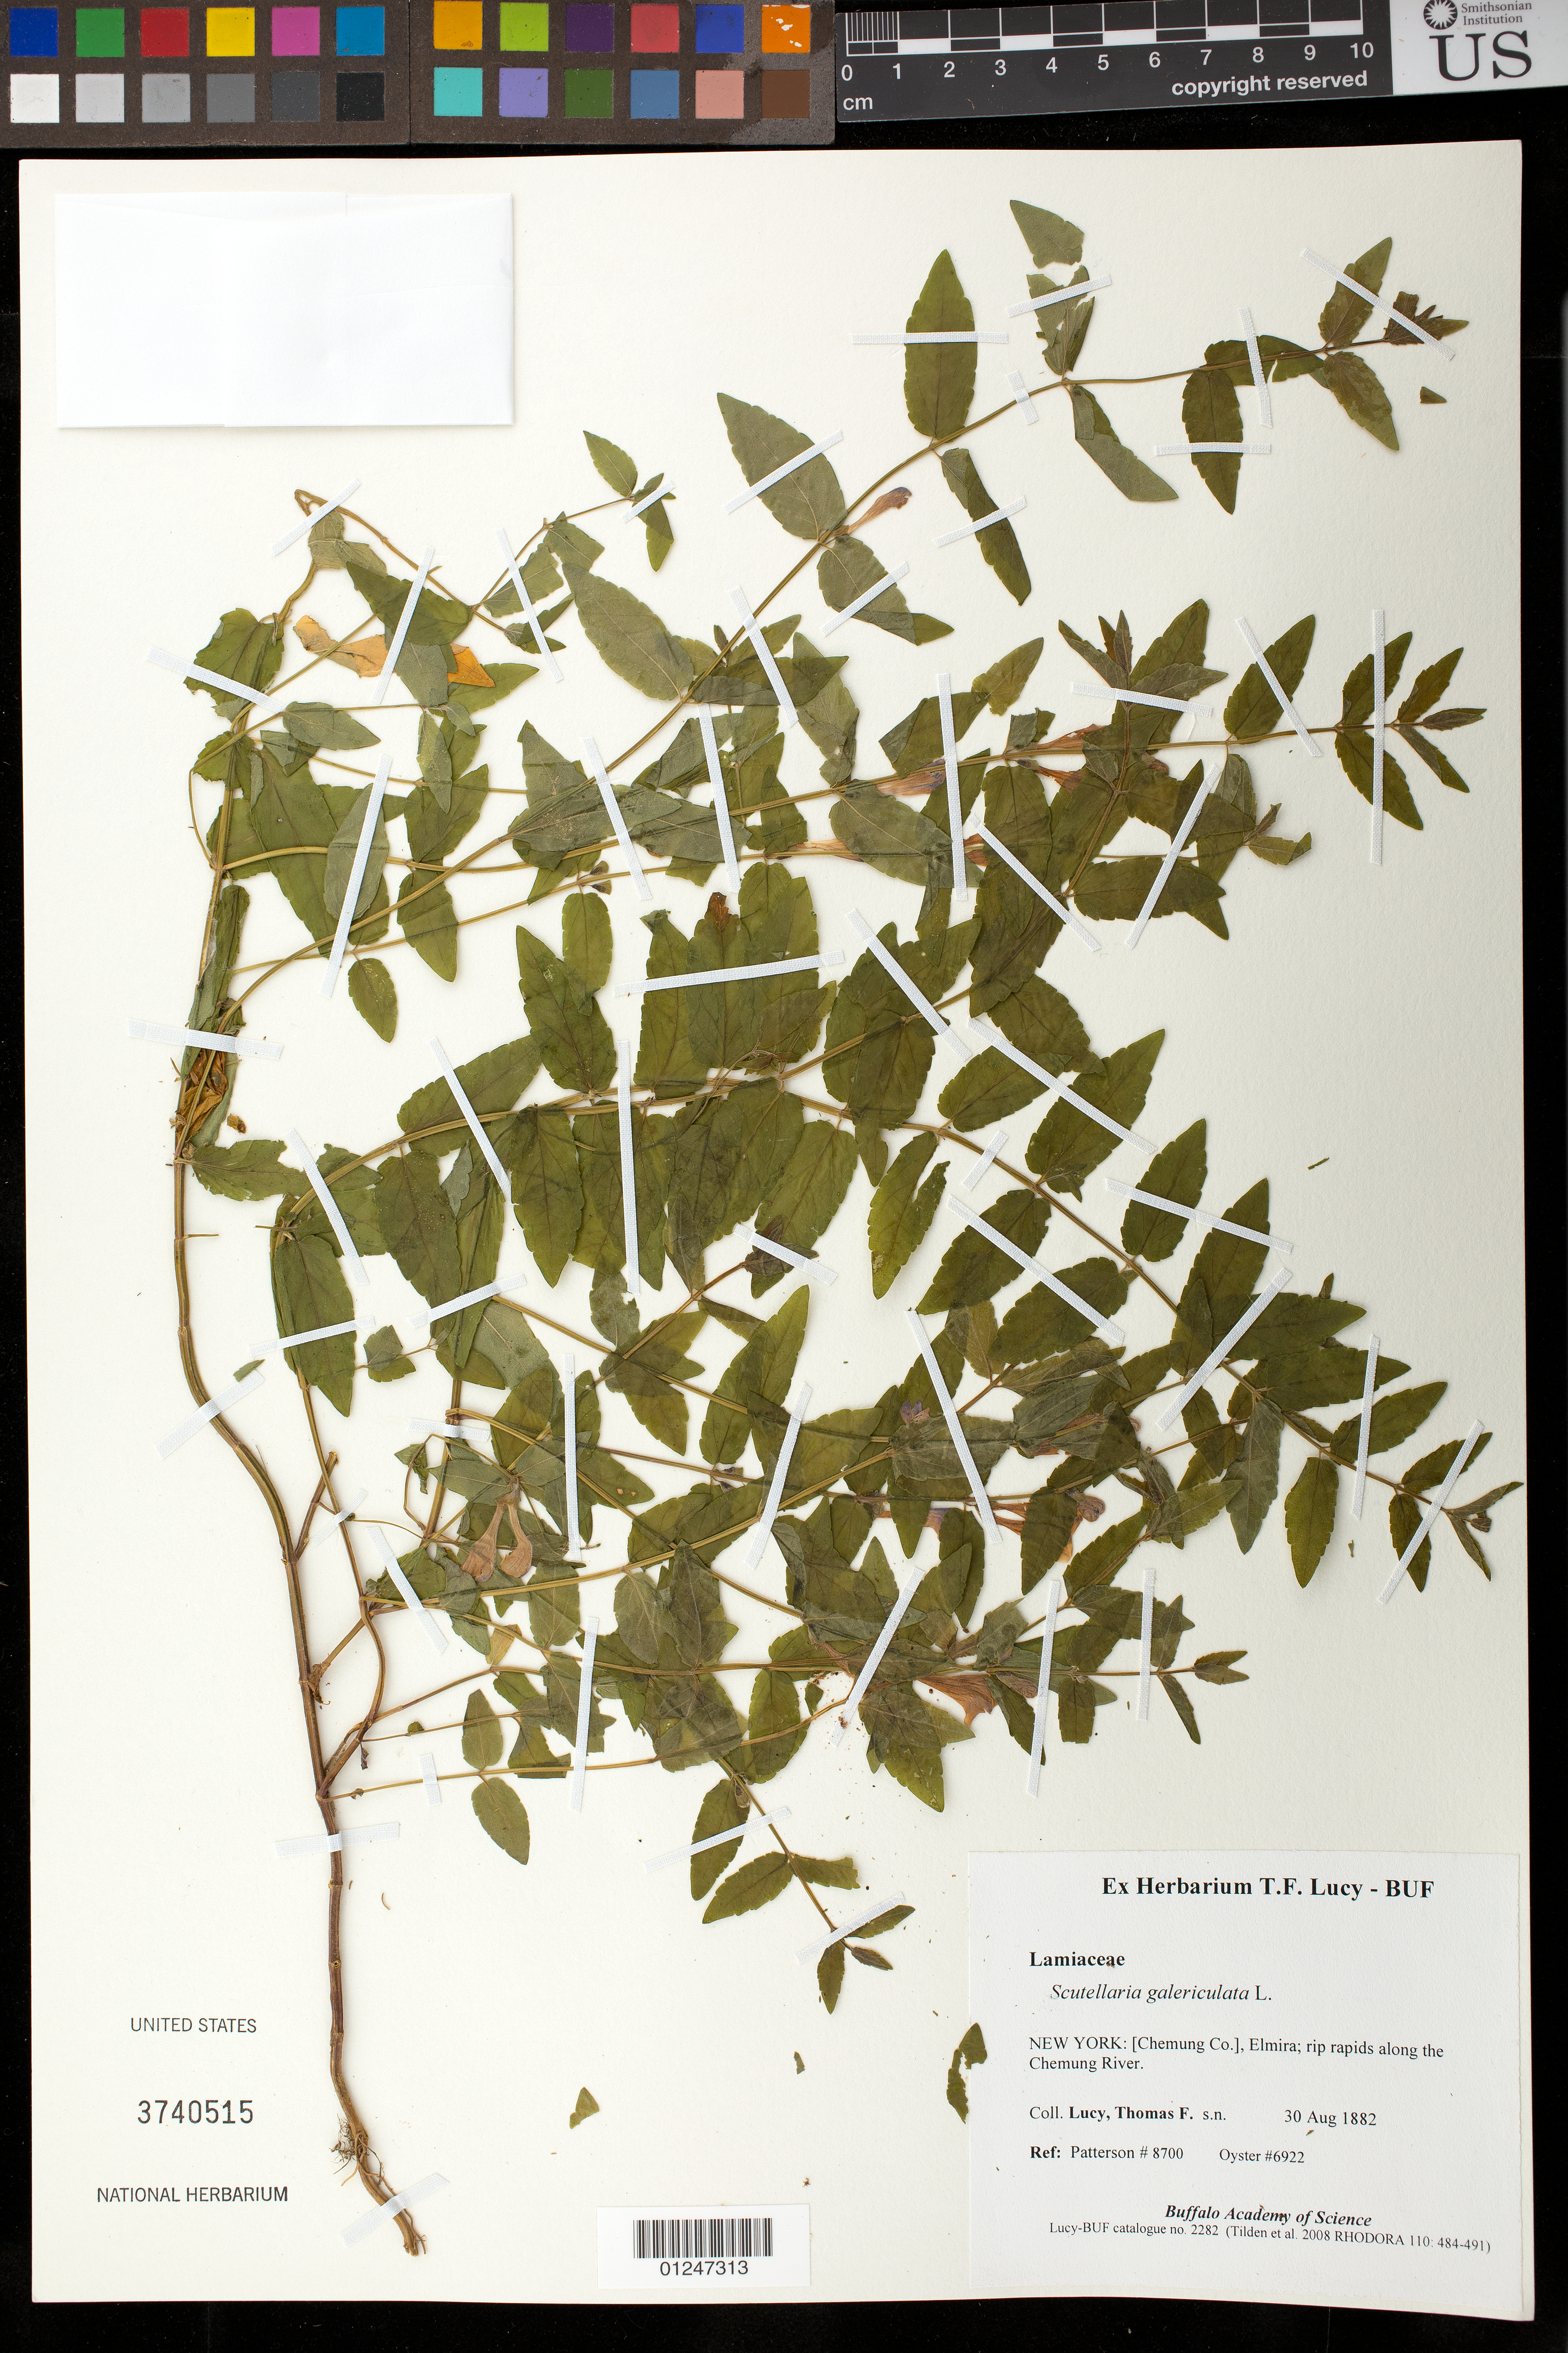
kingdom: Plantae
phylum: Tracheophyta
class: Magnoliopsida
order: Lamiales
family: Lamiaceae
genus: Scutellaria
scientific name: Scutellaria galericulata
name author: L.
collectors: T. Lucy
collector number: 1988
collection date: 1882-08-30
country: United States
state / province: New York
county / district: Chemung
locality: Elmire; rip rapids along the Chemung River.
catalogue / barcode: US 3740514